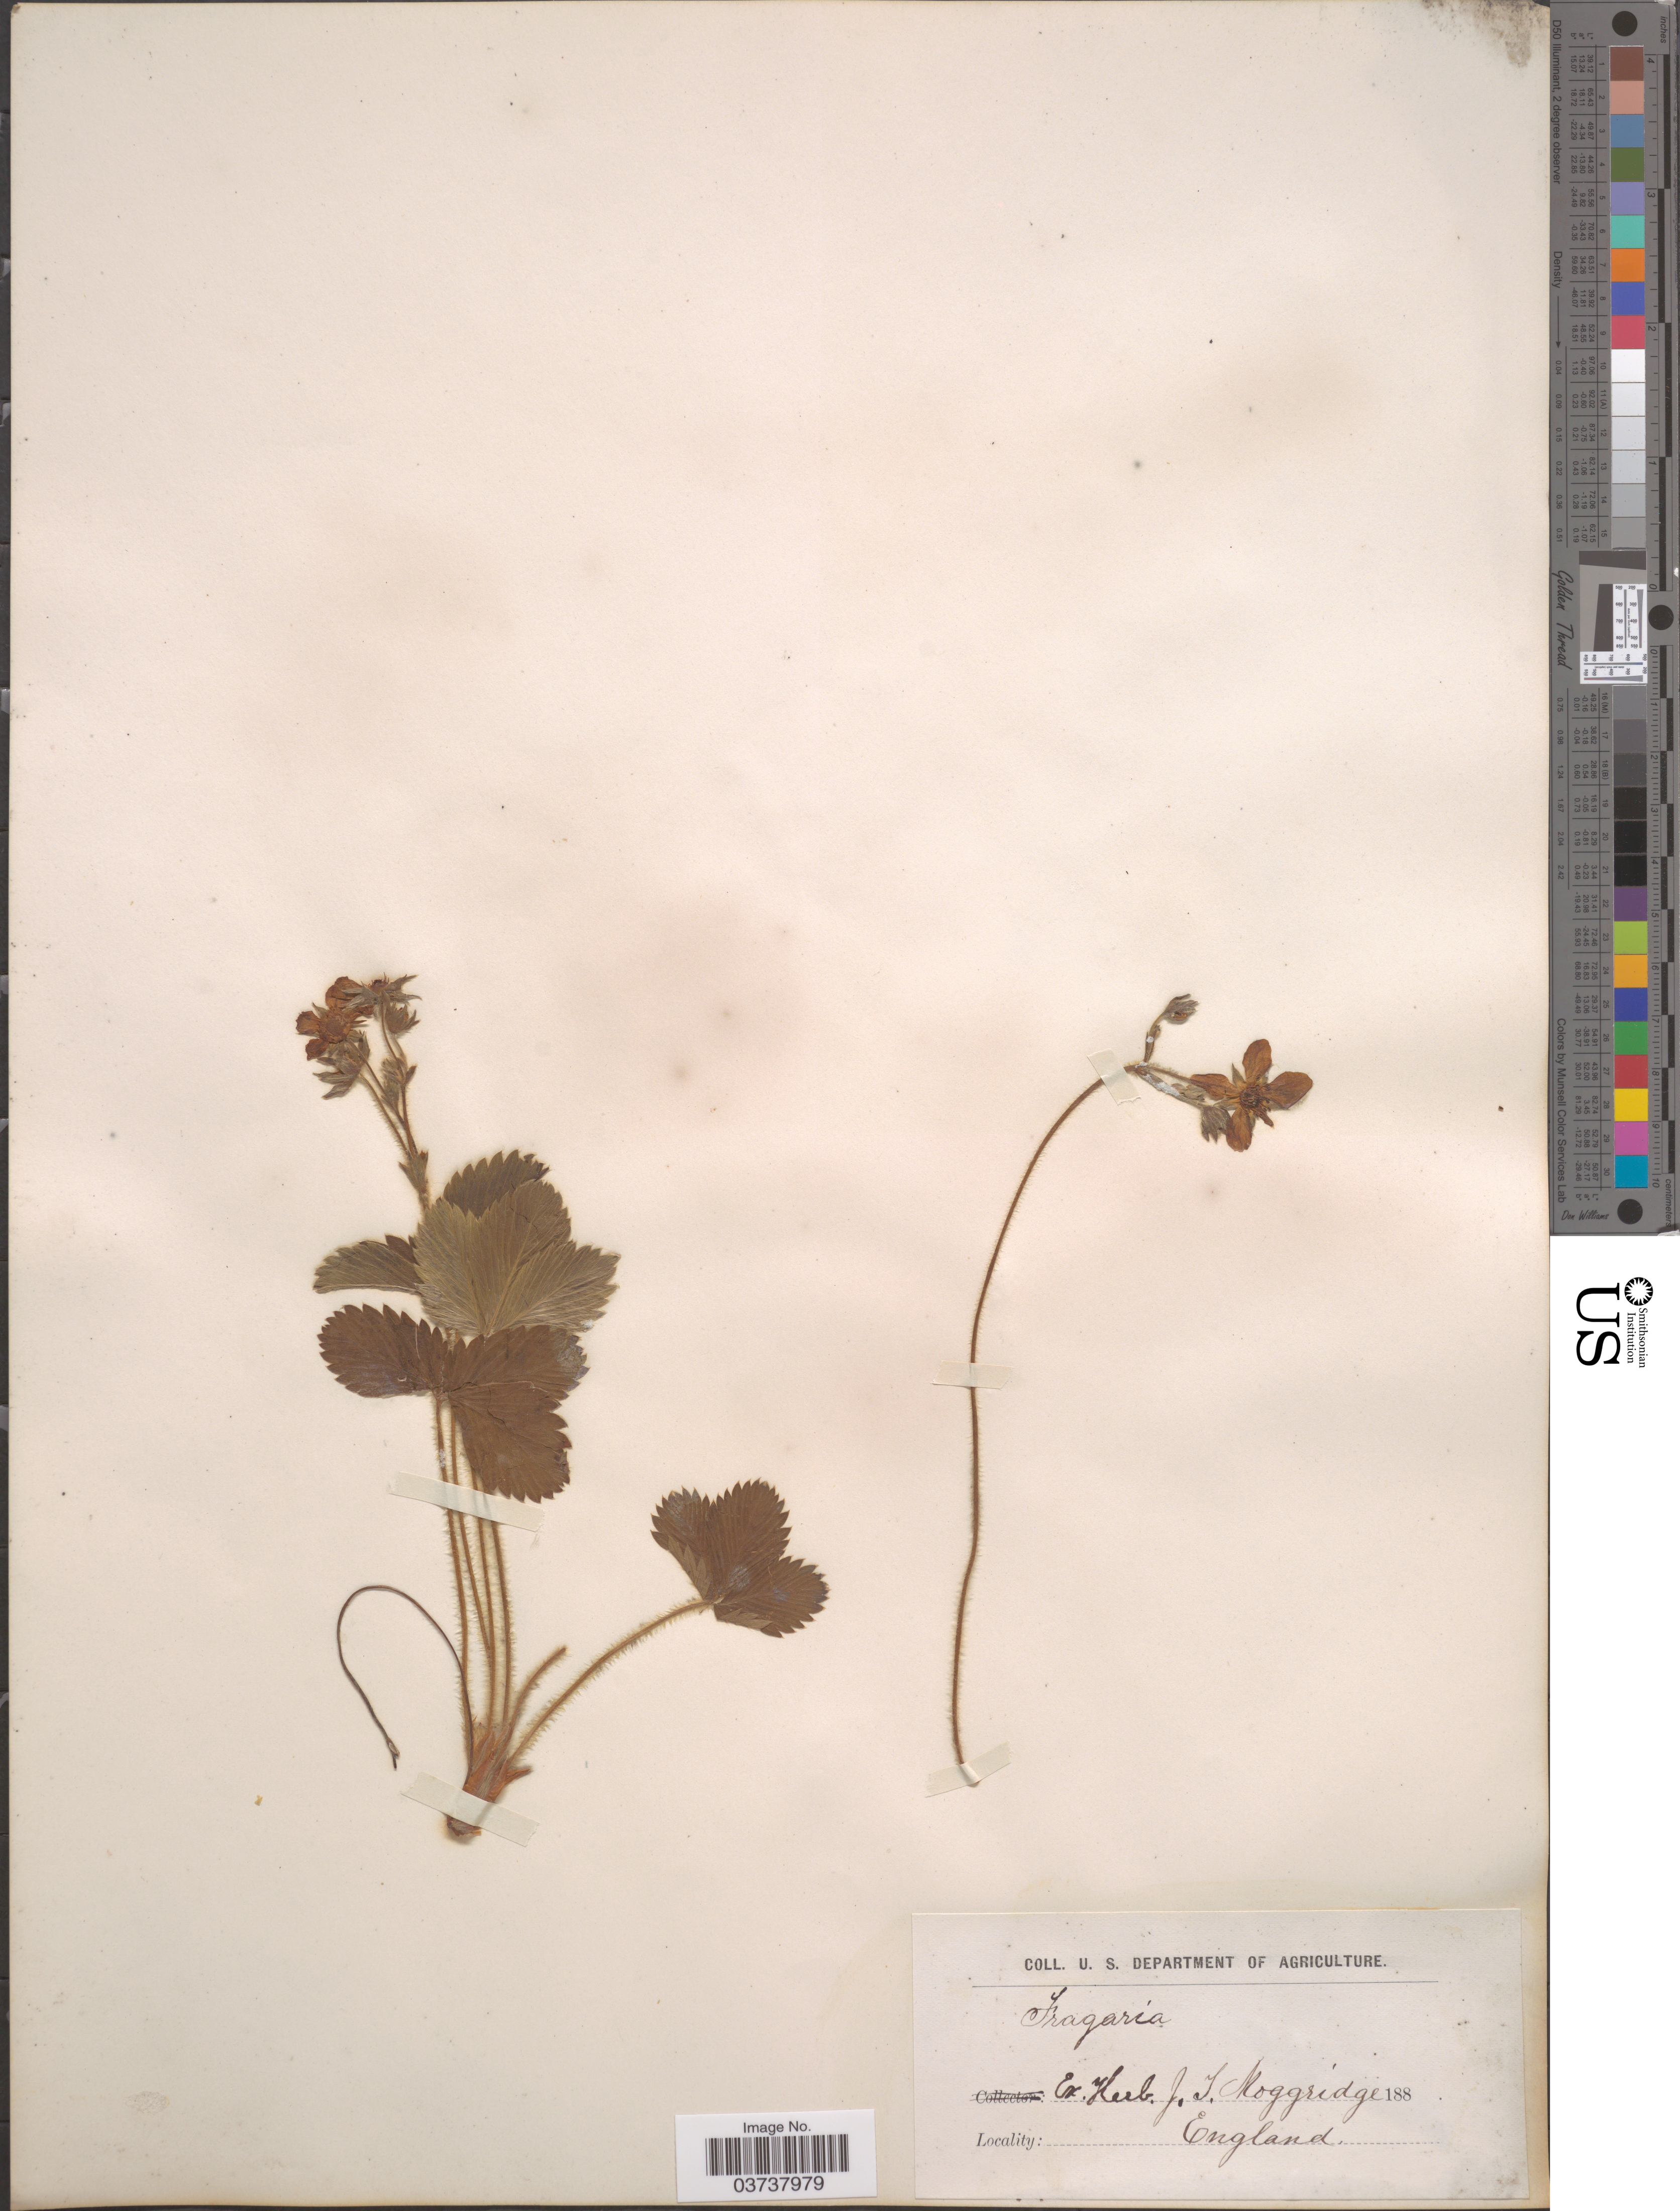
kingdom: Plantae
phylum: Tracheophyta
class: Magnoliopsida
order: Rosales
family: Rosaceae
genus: Fragaria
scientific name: Fragaria sp.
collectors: ex herb. J.T. Moggridge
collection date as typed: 188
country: United Kingdom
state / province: England